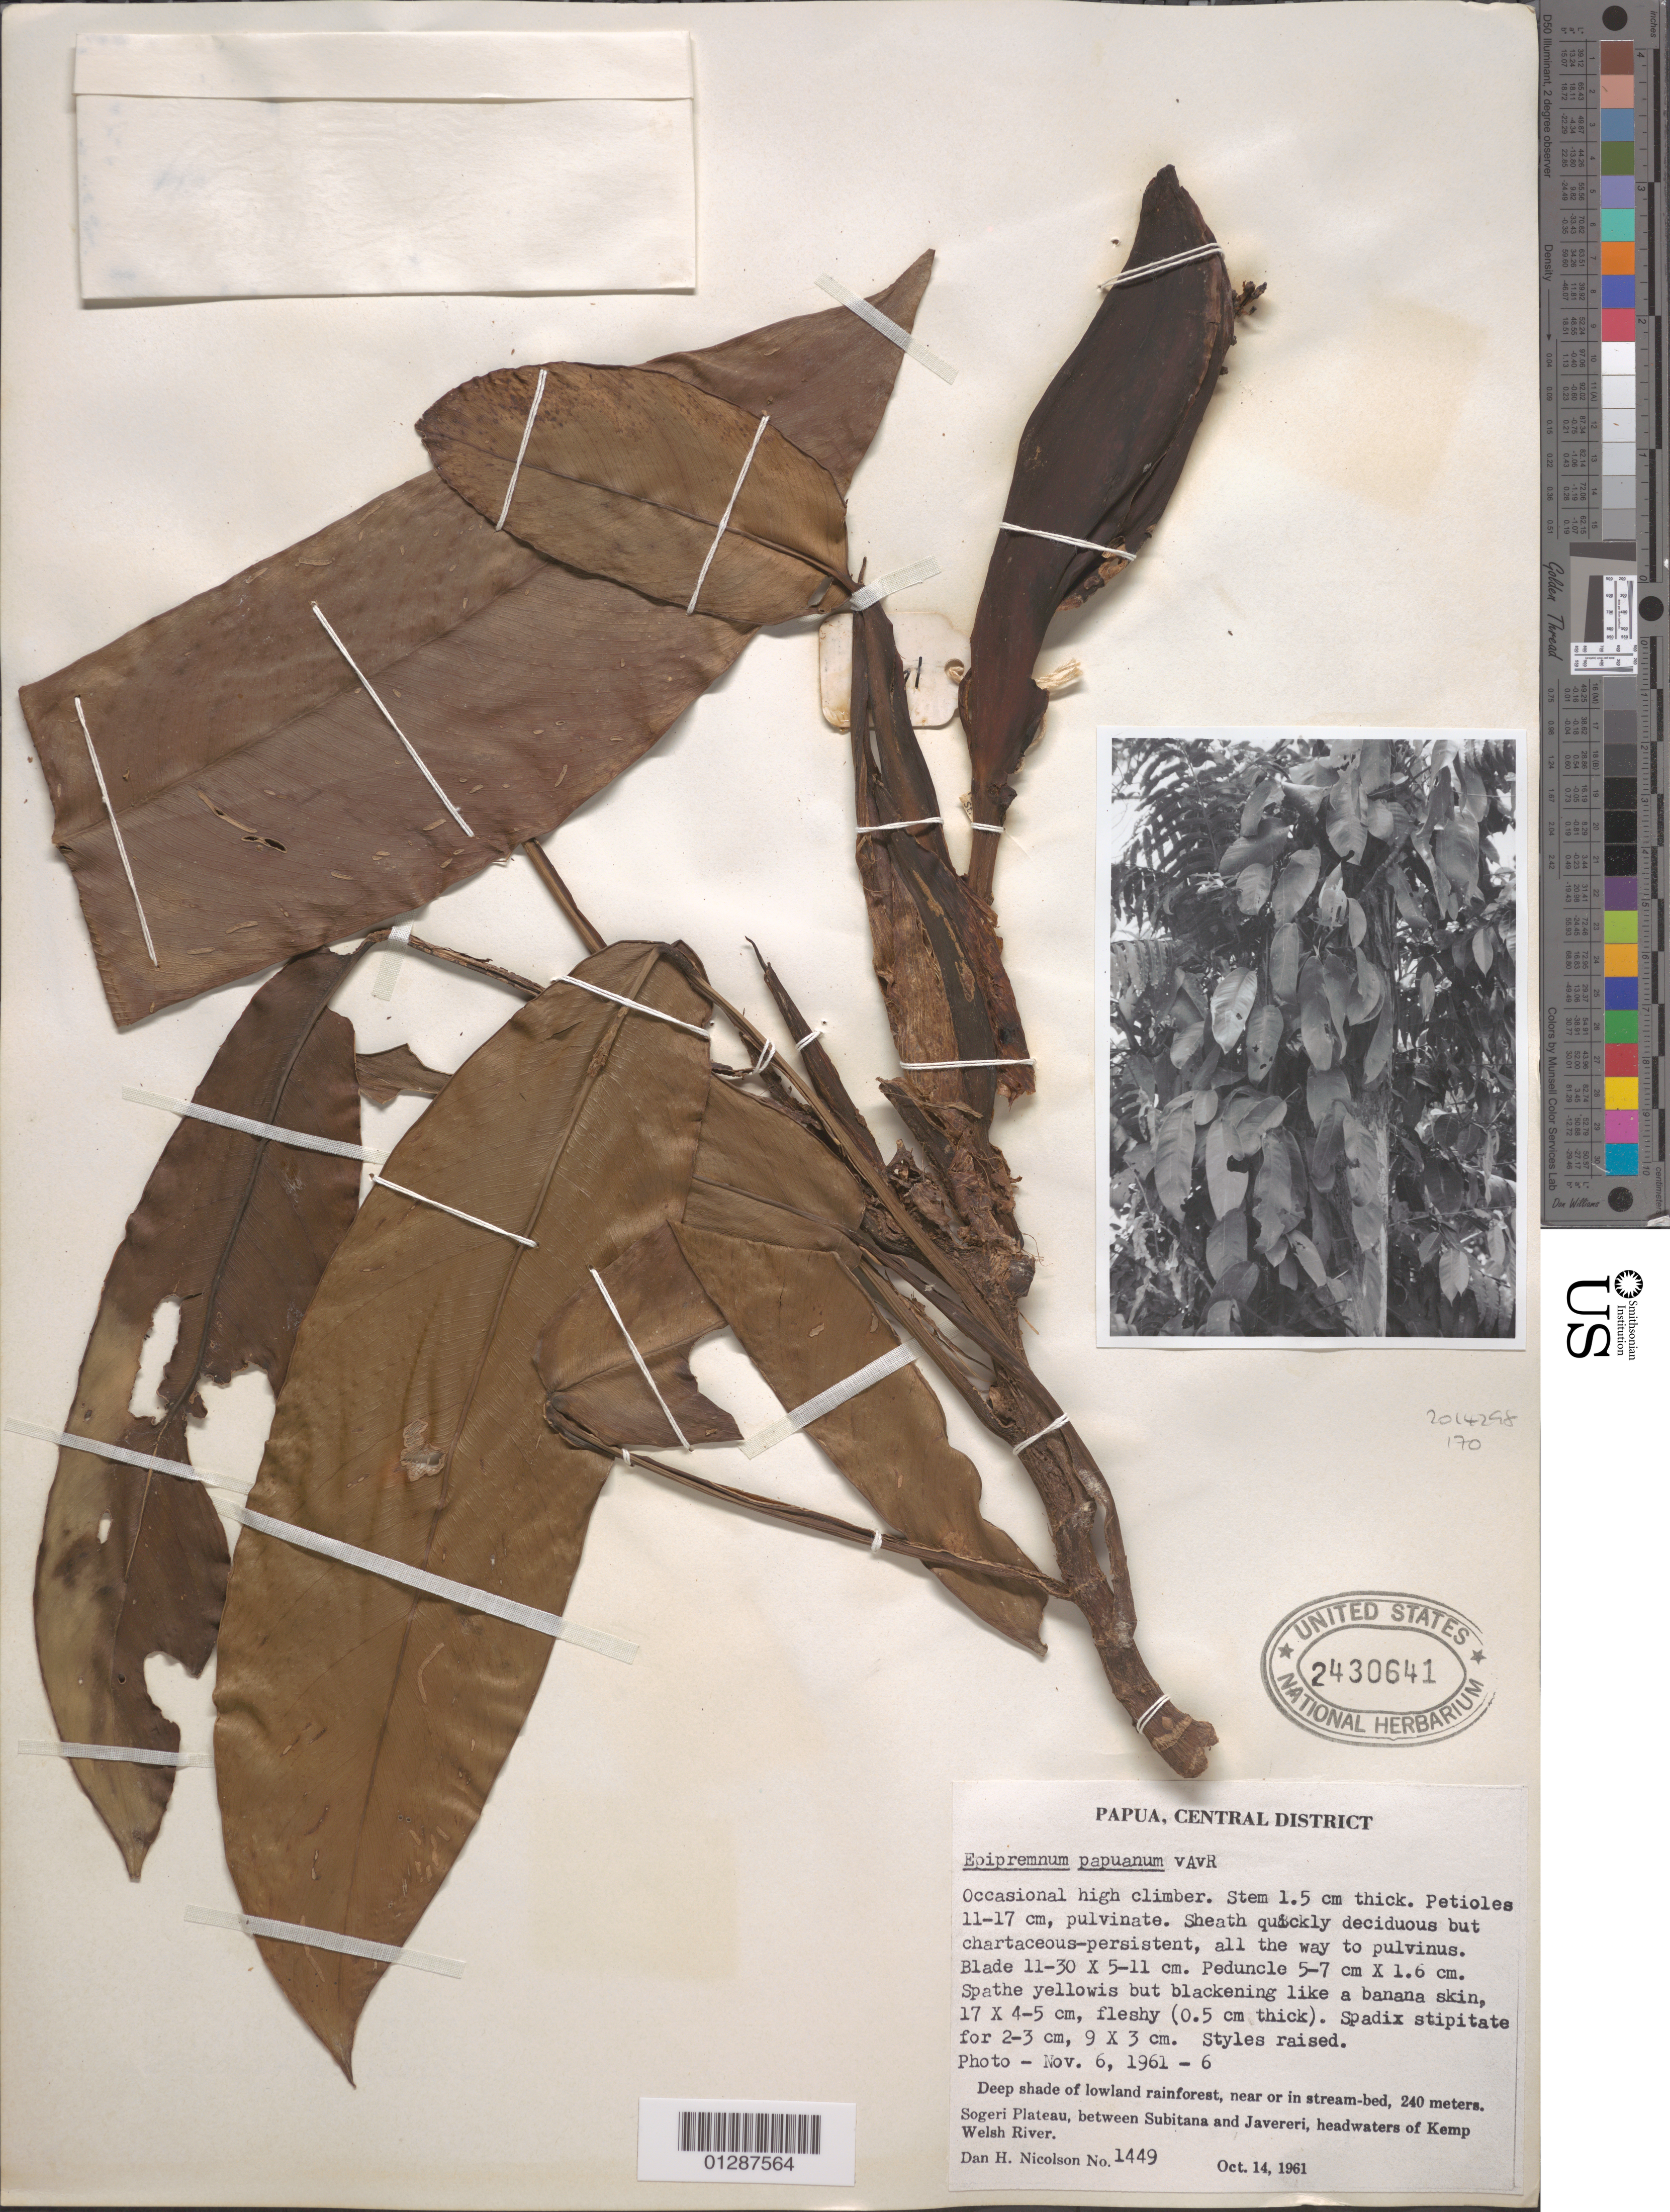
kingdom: Plantae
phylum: Tracheophyta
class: Liliopsida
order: Alismatales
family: Araceae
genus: Epipremnum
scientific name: Epipremnum papuanum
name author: Alderw.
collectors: D. H. Nicolson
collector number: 1449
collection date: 1961-10-14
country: Papua New Guinea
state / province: Central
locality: Papua, Central District. Sogeri Plateau, between Subitana and Javereri, headwaters of Kemp Welsh River.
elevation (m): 240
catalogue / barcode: US 2430641